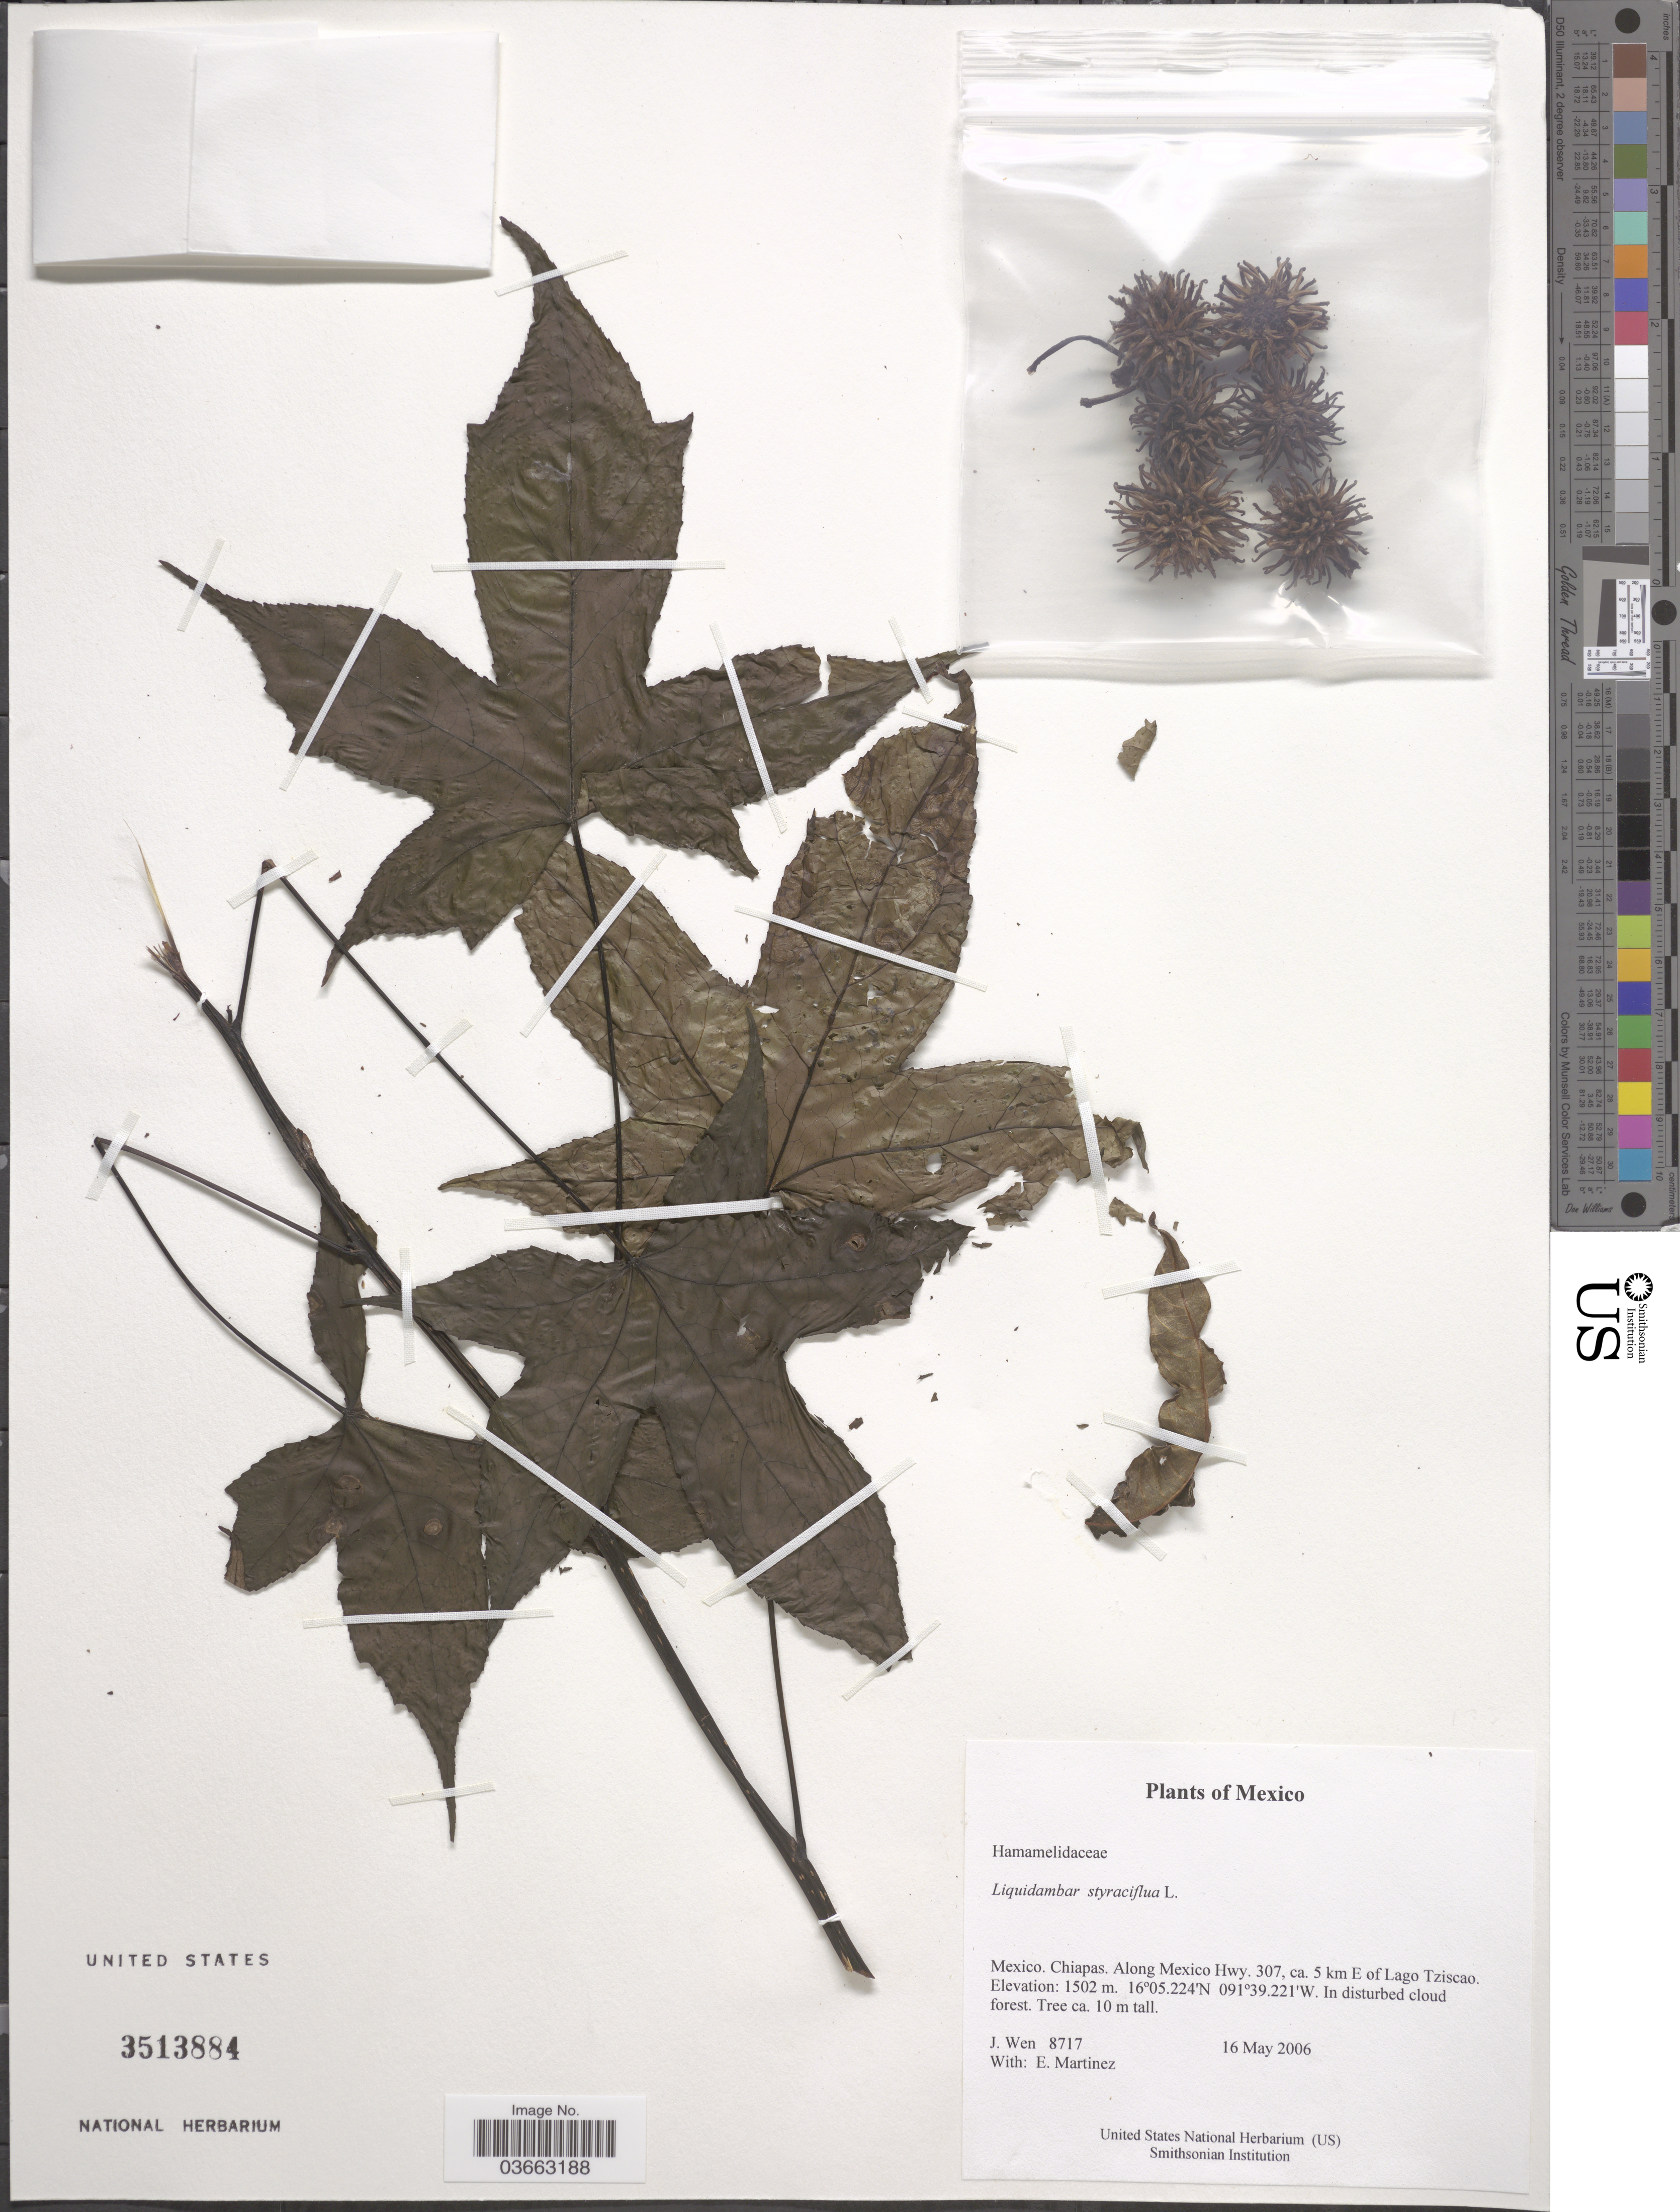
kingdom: Plantae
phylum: Tracheophyta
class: Magnoliopsida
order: Saxifragales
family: Altingiaceae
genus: Liquidambar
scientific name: Liquidambar styraciflua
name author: L.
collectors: J. Wen & E. Martínez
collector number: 8717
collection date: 2006-05-16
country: Mexico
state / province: Chiapas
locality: Along Mexico Hwy. 307, ca. 5 km E of Lago Tziscao.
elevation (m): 1502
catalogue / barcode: US 3513884